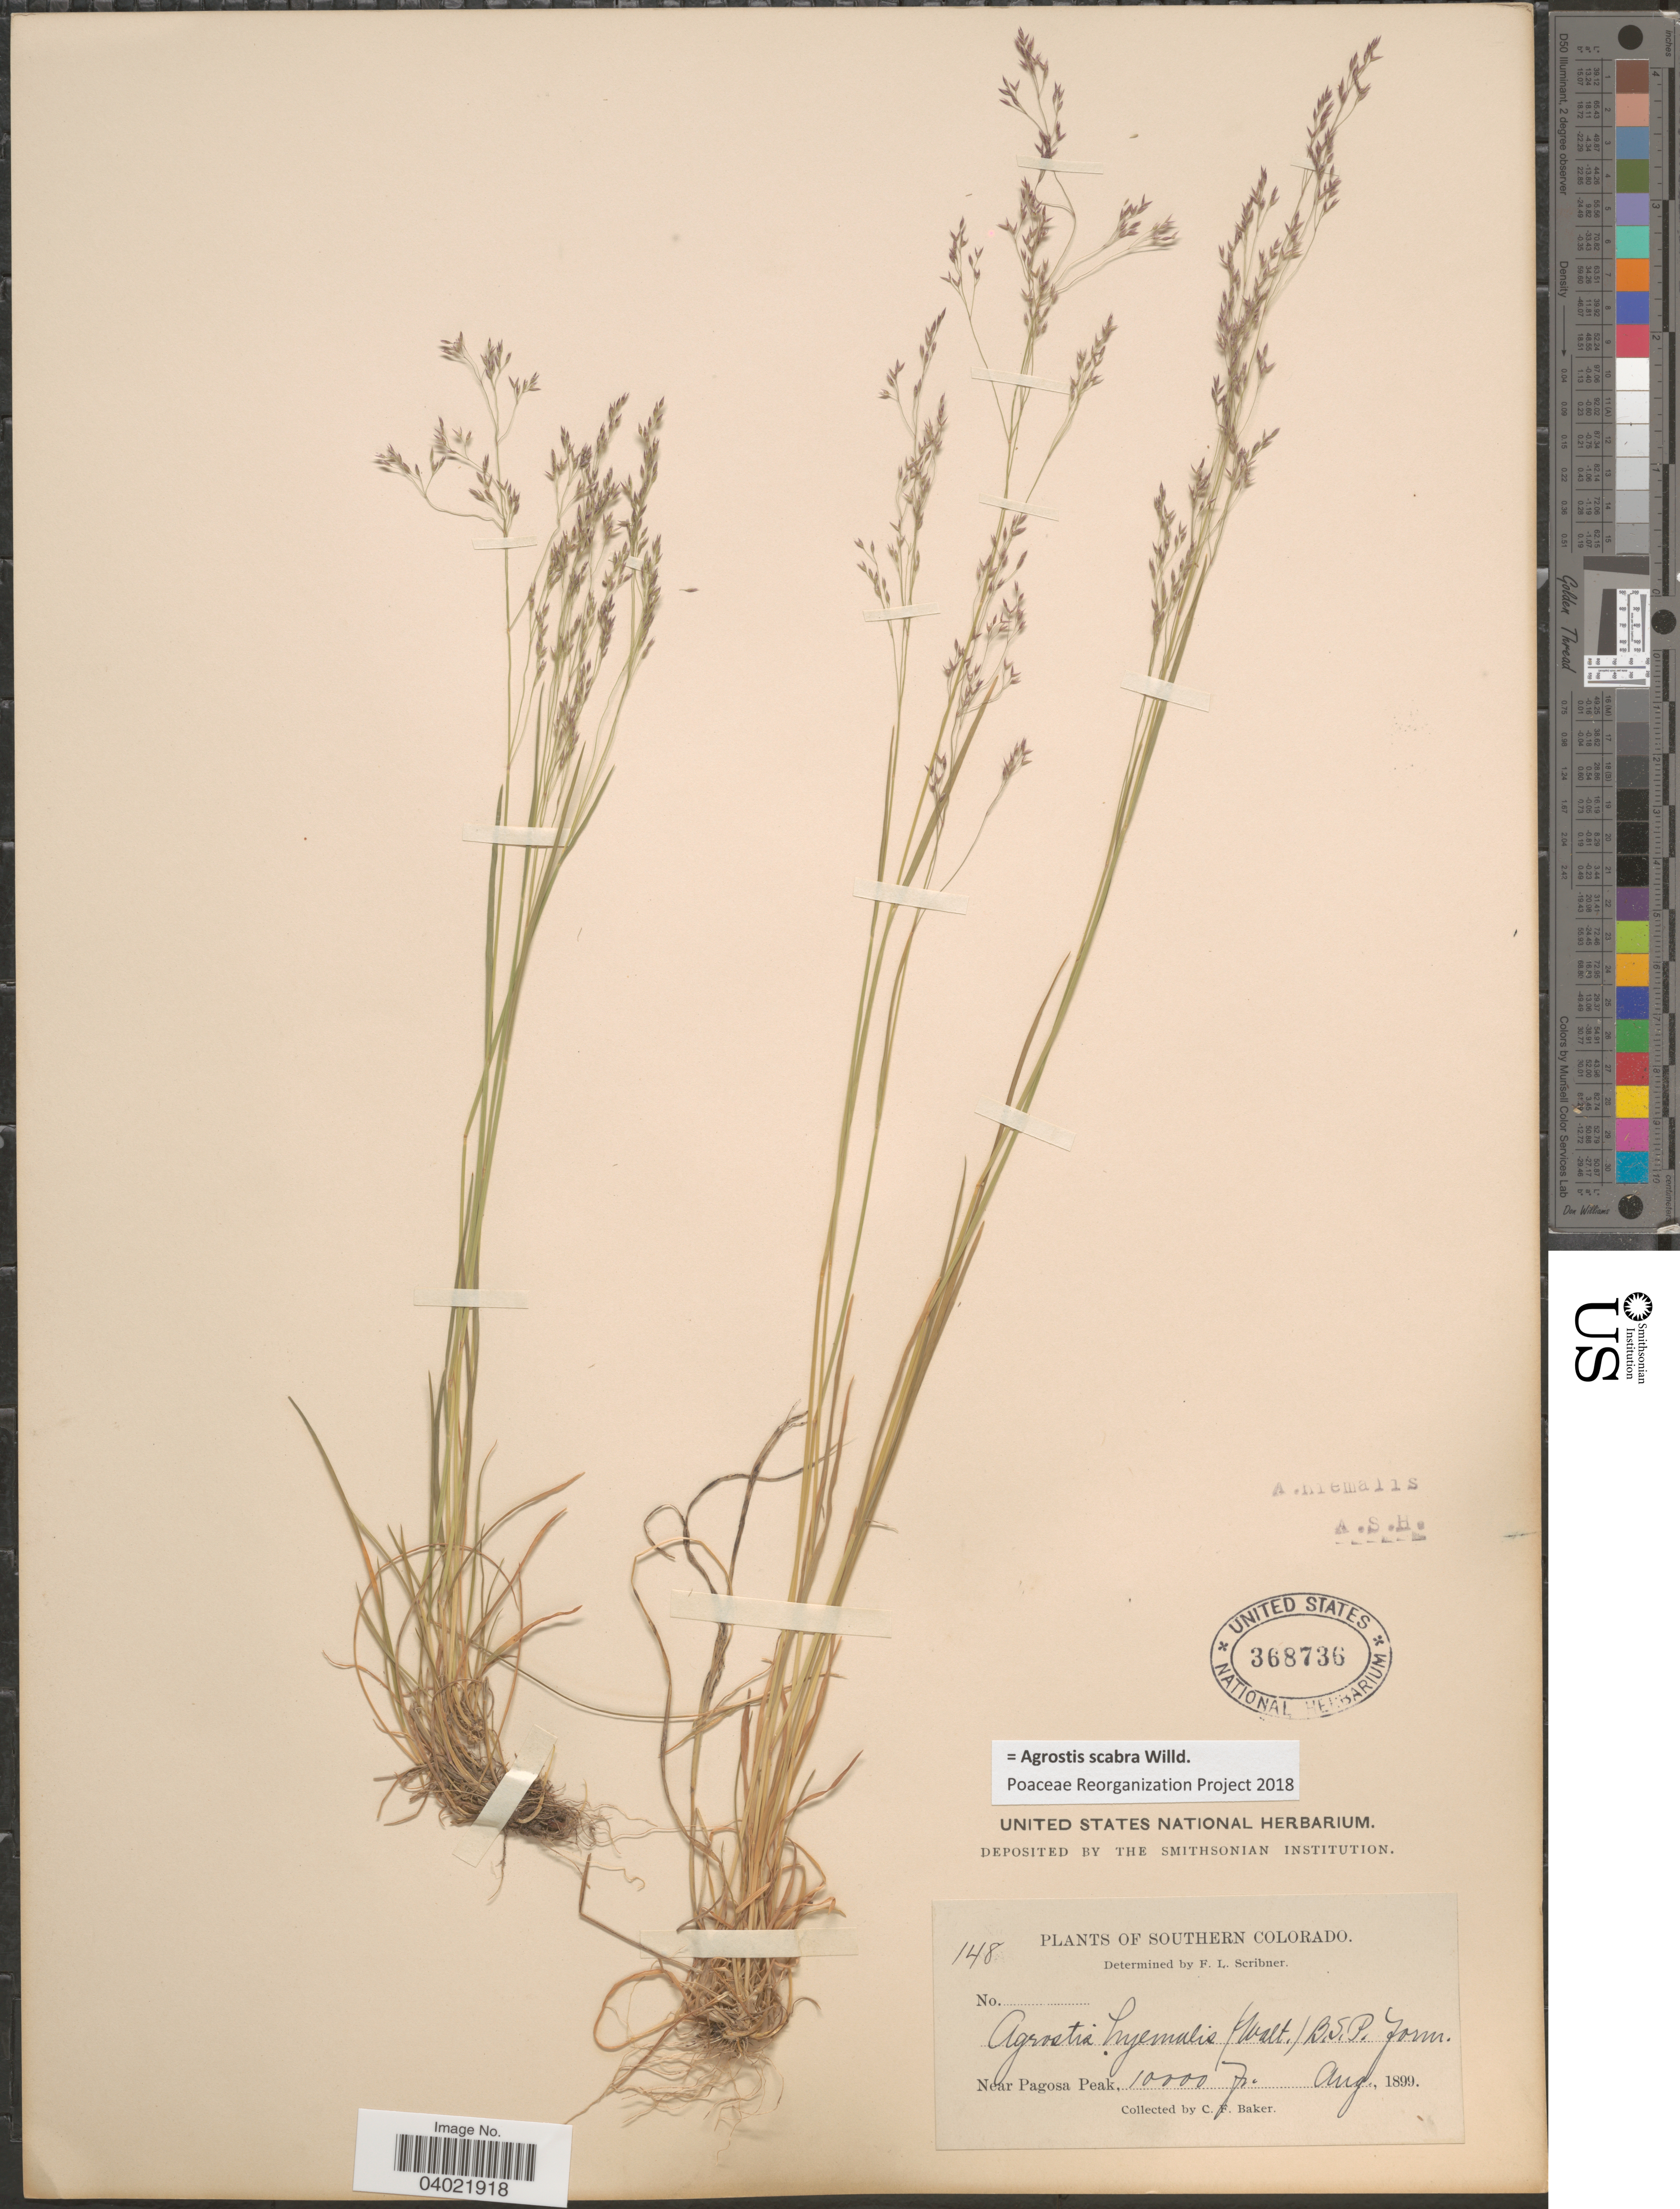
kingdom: Plantae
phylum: Tracheophyta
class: Liliopsida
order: Poales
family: Poaceae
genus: Agrostis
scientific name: Agrostis scabra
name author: Willd.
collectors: C. F. Baker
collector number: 148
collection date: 1899-08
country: United States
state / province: Colorado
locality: Southern Colorado. Near Pagosa Peak.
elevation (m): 3048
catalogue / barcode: US 368736